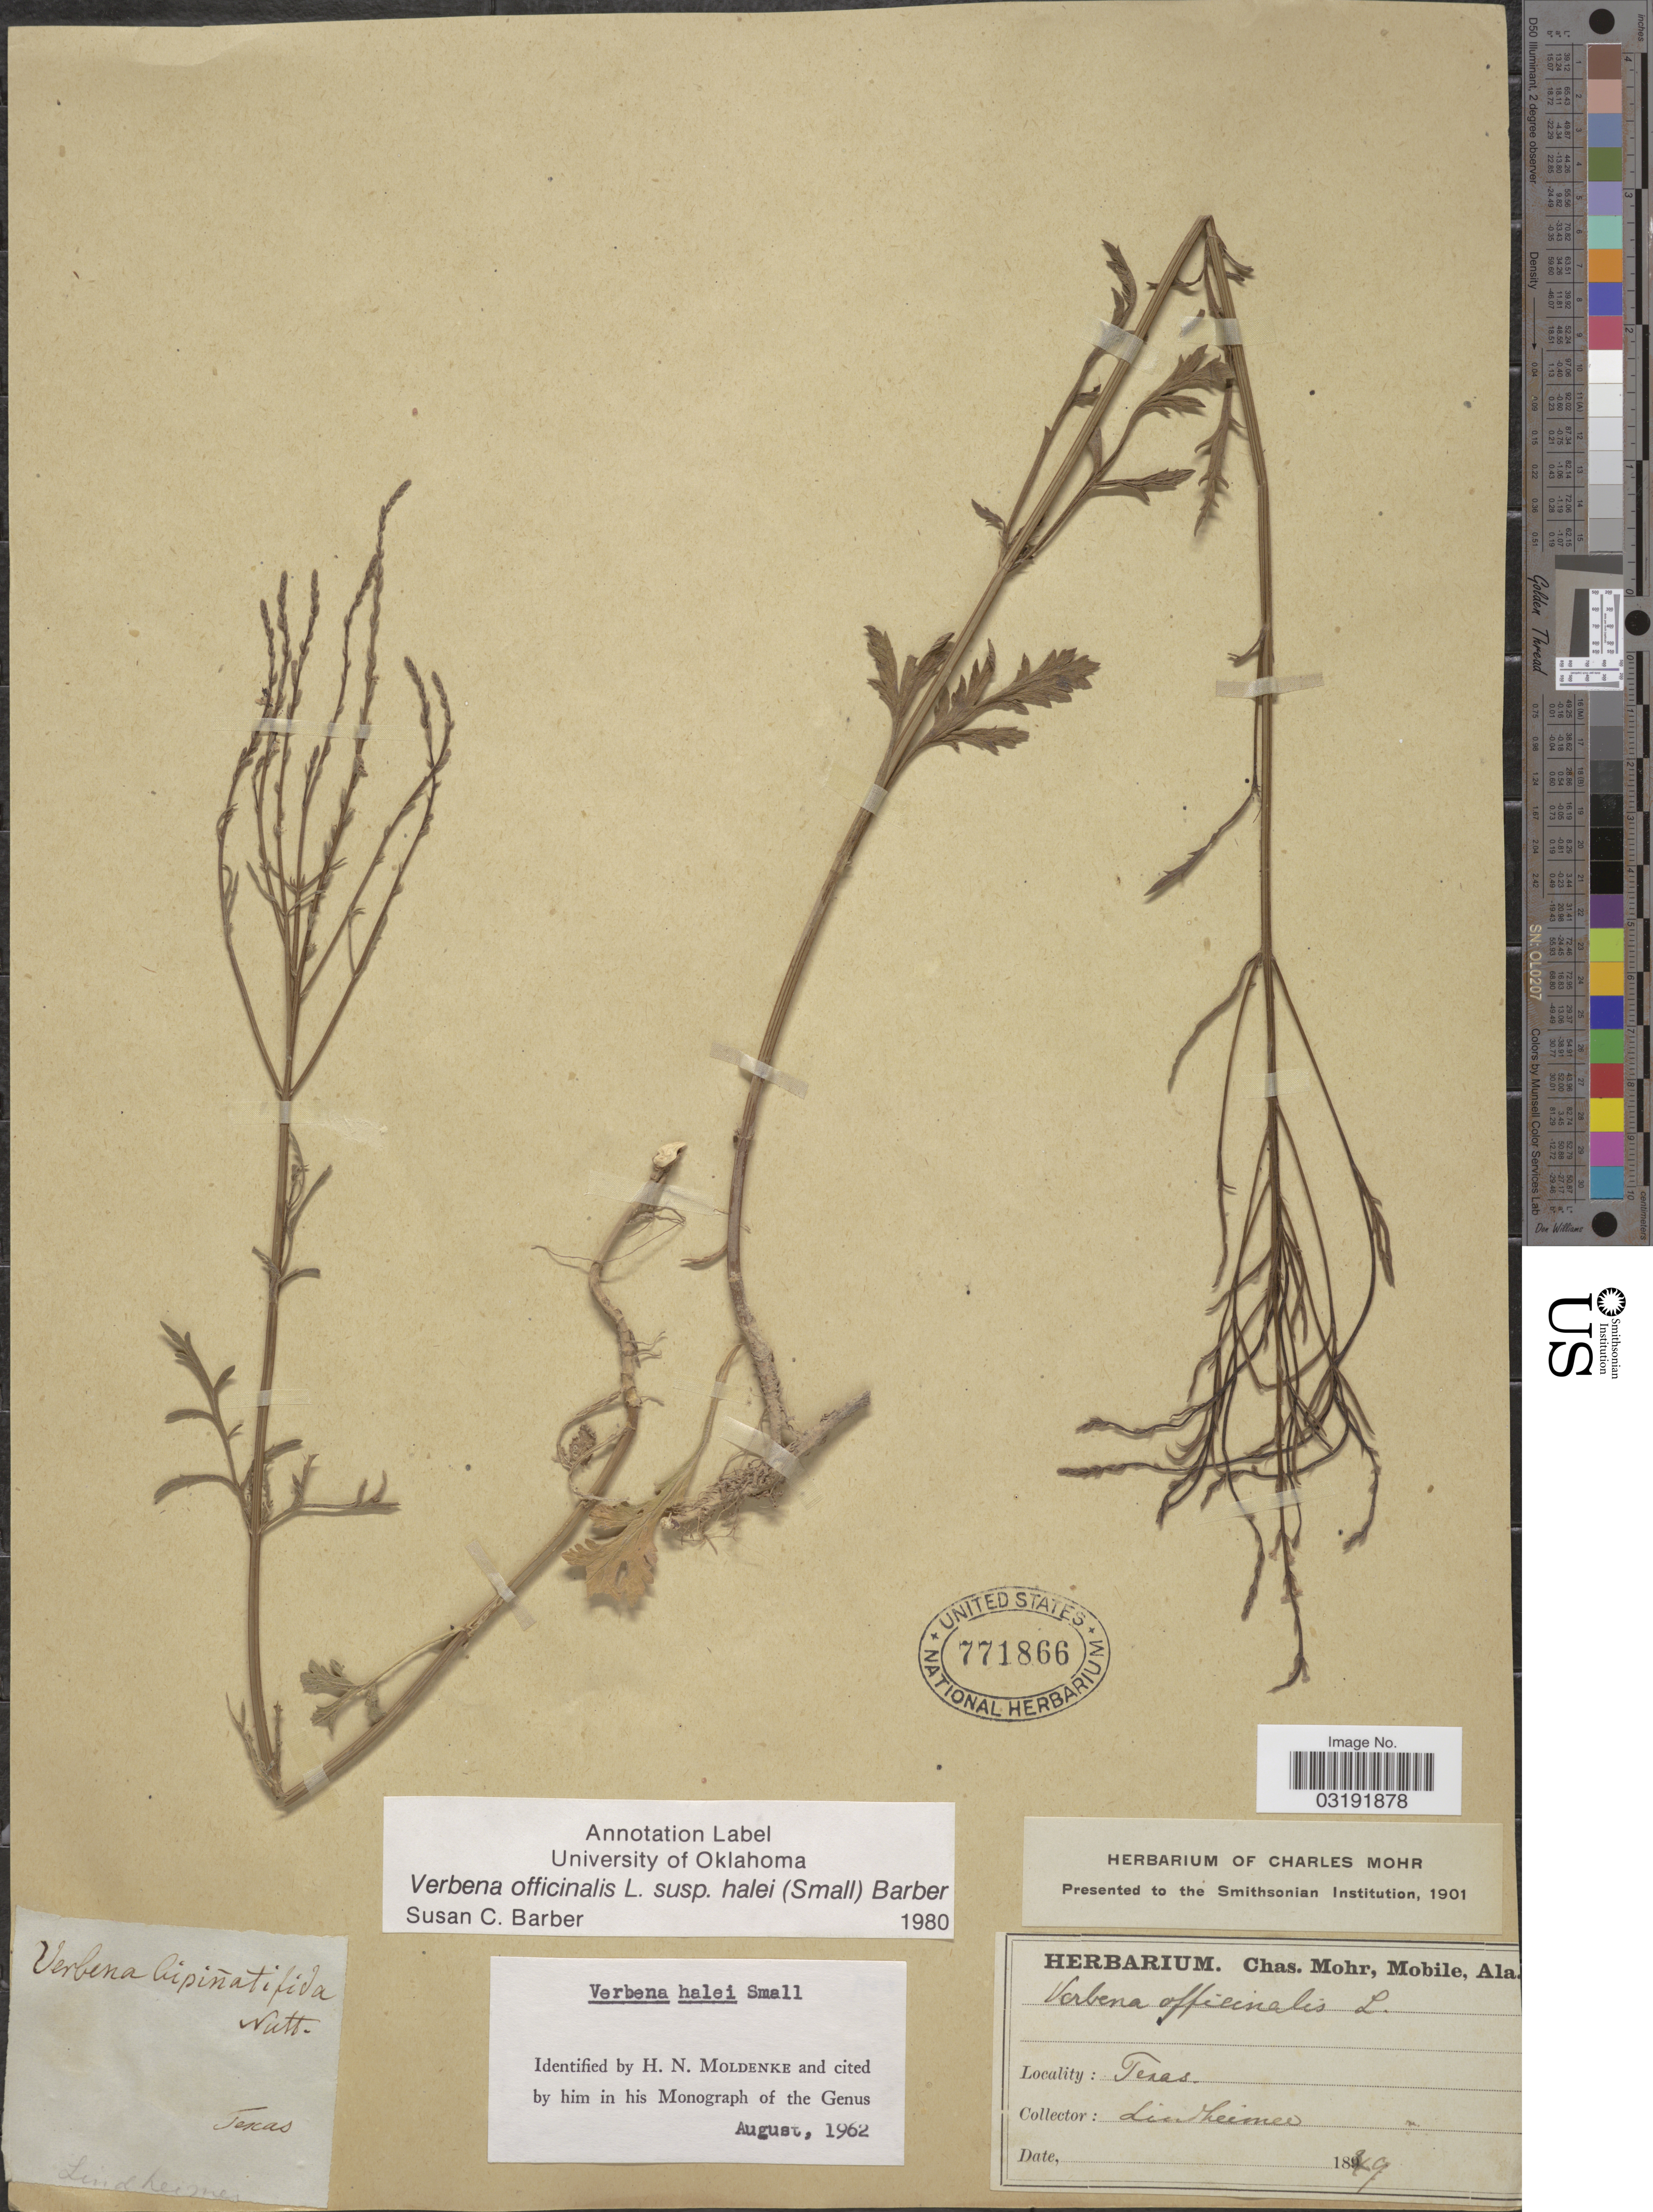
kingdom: Plantae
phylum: Tracheophyta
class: Magnoliopsida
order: Lamiales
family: Verbenaceae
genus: Verbena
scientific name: Verbena officinalis subsp. halei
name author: L.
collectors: -. Lindheimer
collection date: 1849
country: United States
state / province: Texas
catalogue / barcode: US 771866